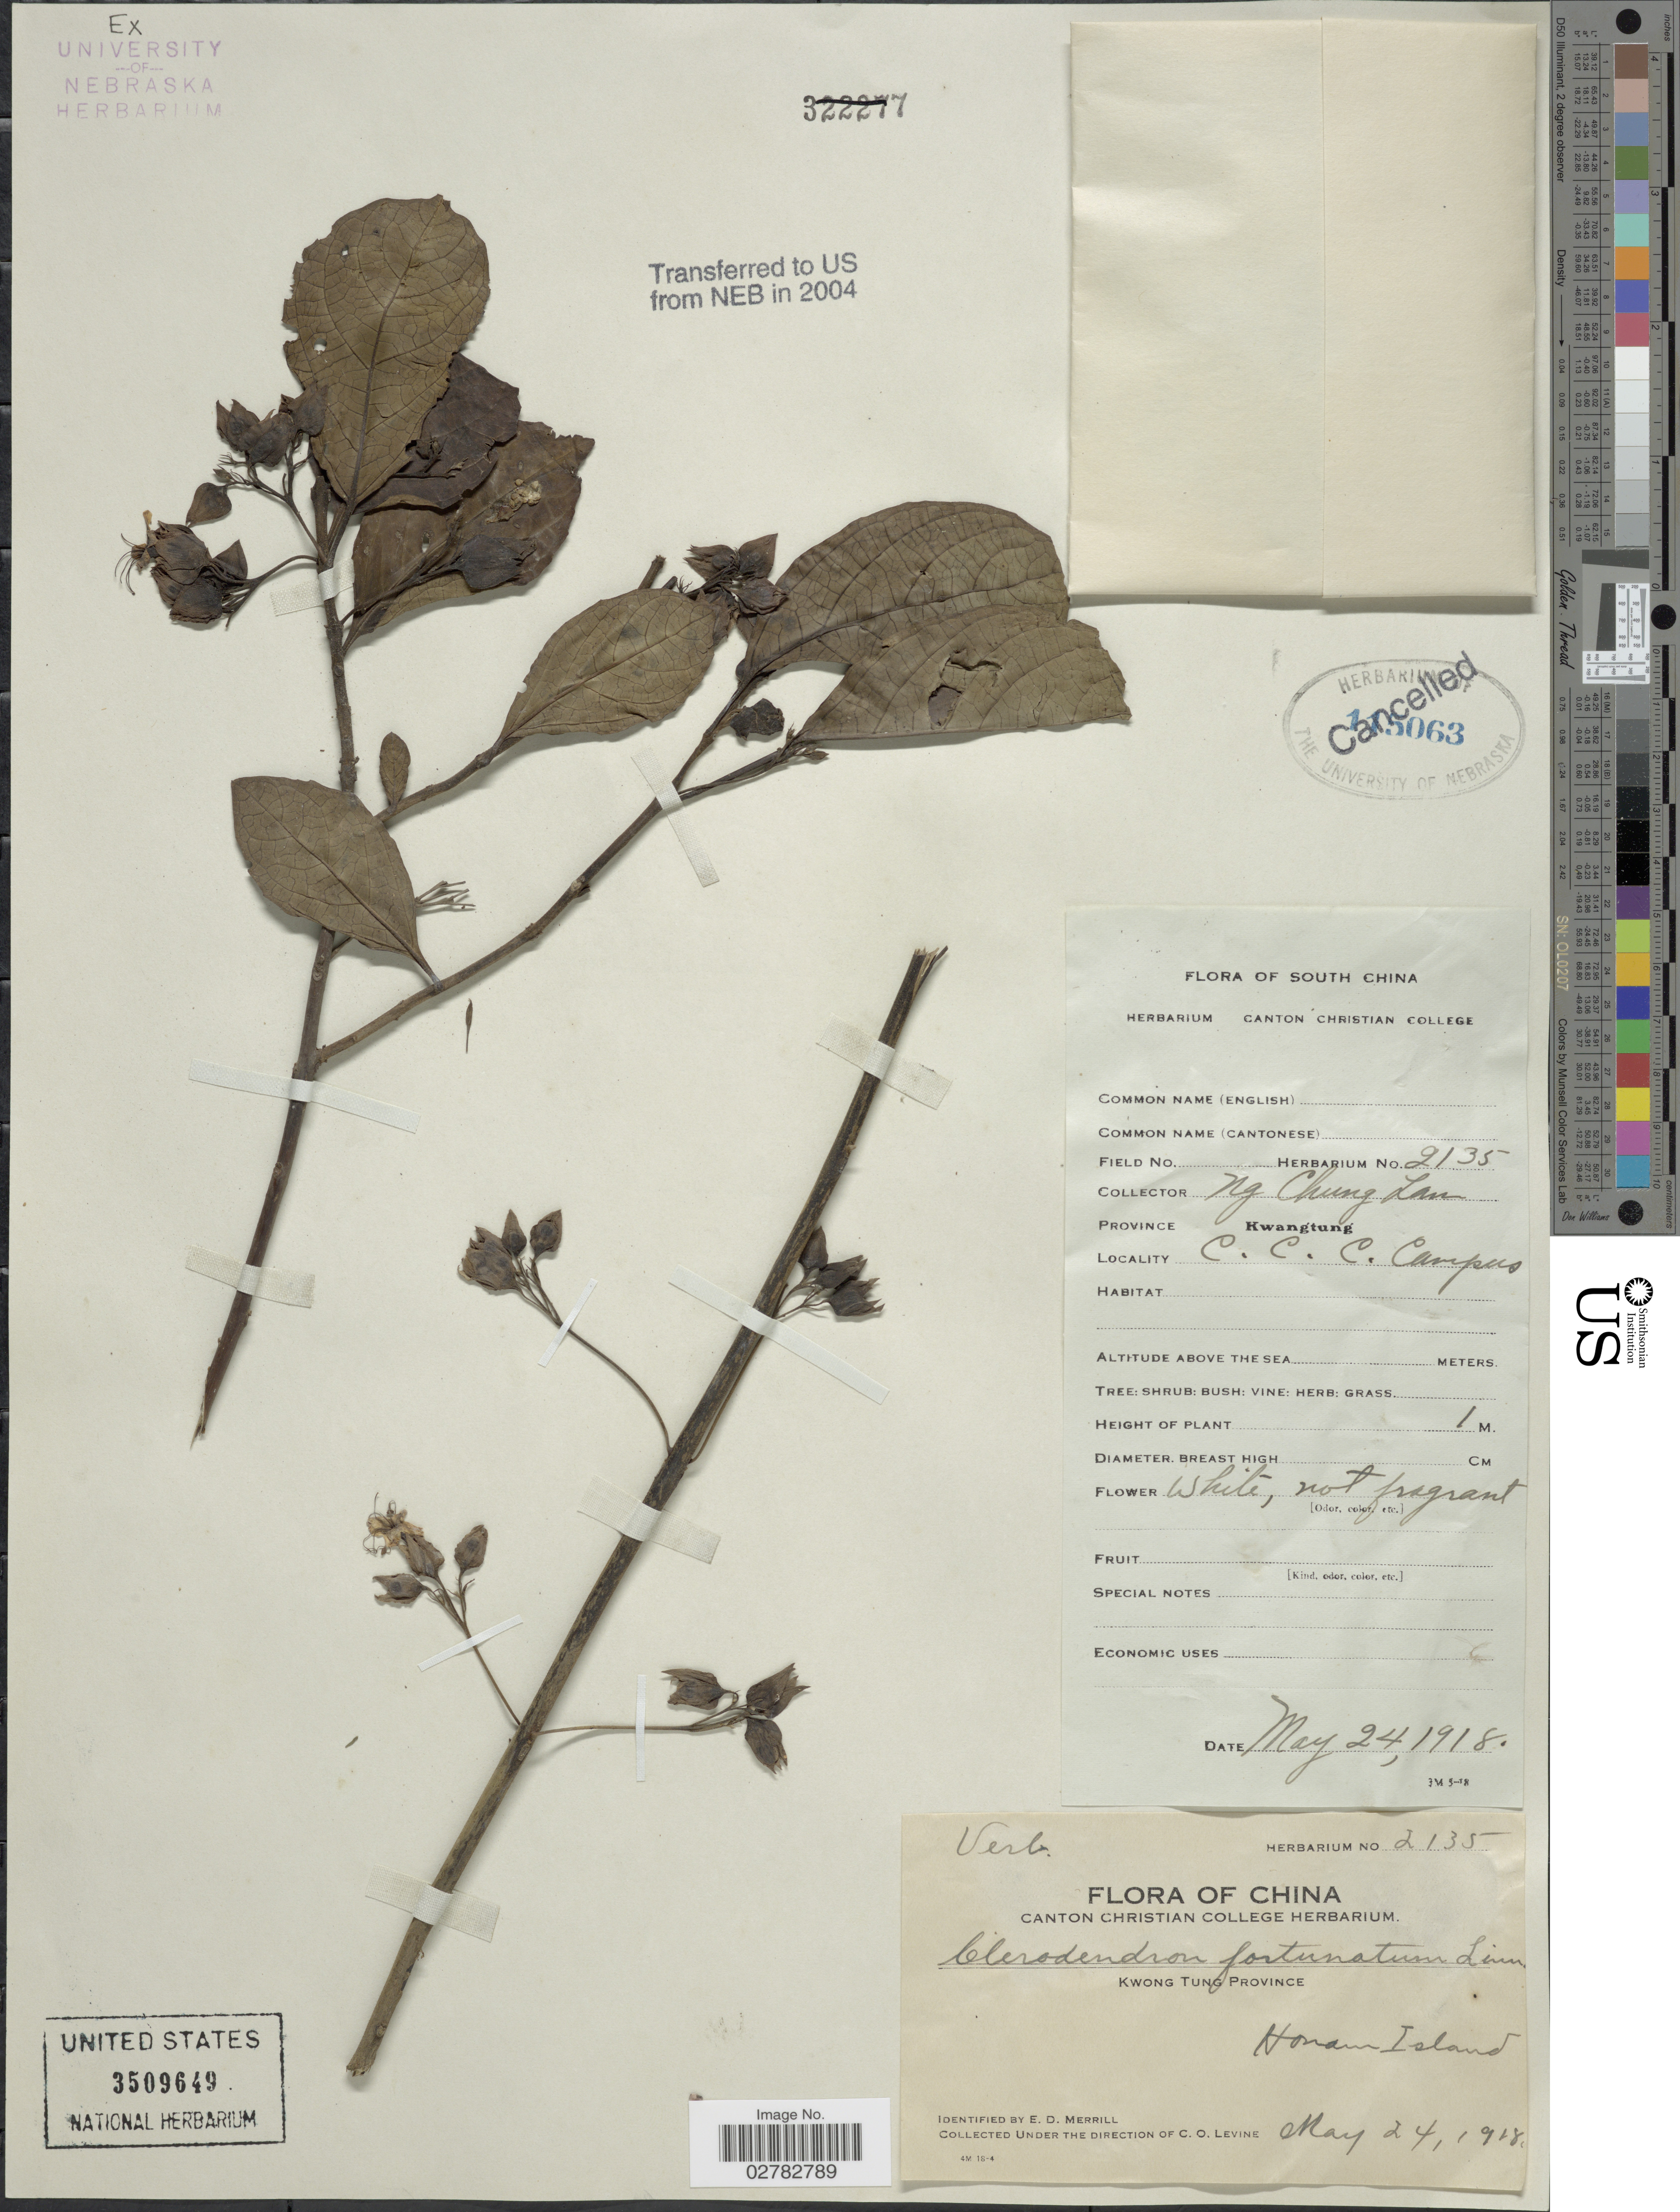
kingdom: Plantae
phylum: Tracheophyta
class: Magnoliopsida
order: Lamiales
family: Lamiaceae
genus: Clerodendrum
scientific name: Clerodendrum fortunatum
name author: L.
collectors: N. C. Lam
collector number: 2135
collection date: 1918-05-24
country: China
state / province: Guangdong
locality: Kwong Tung Province. Honam Island. South China. Province Kwangtung. C.C.C. Campus.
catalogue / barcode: US 3509649